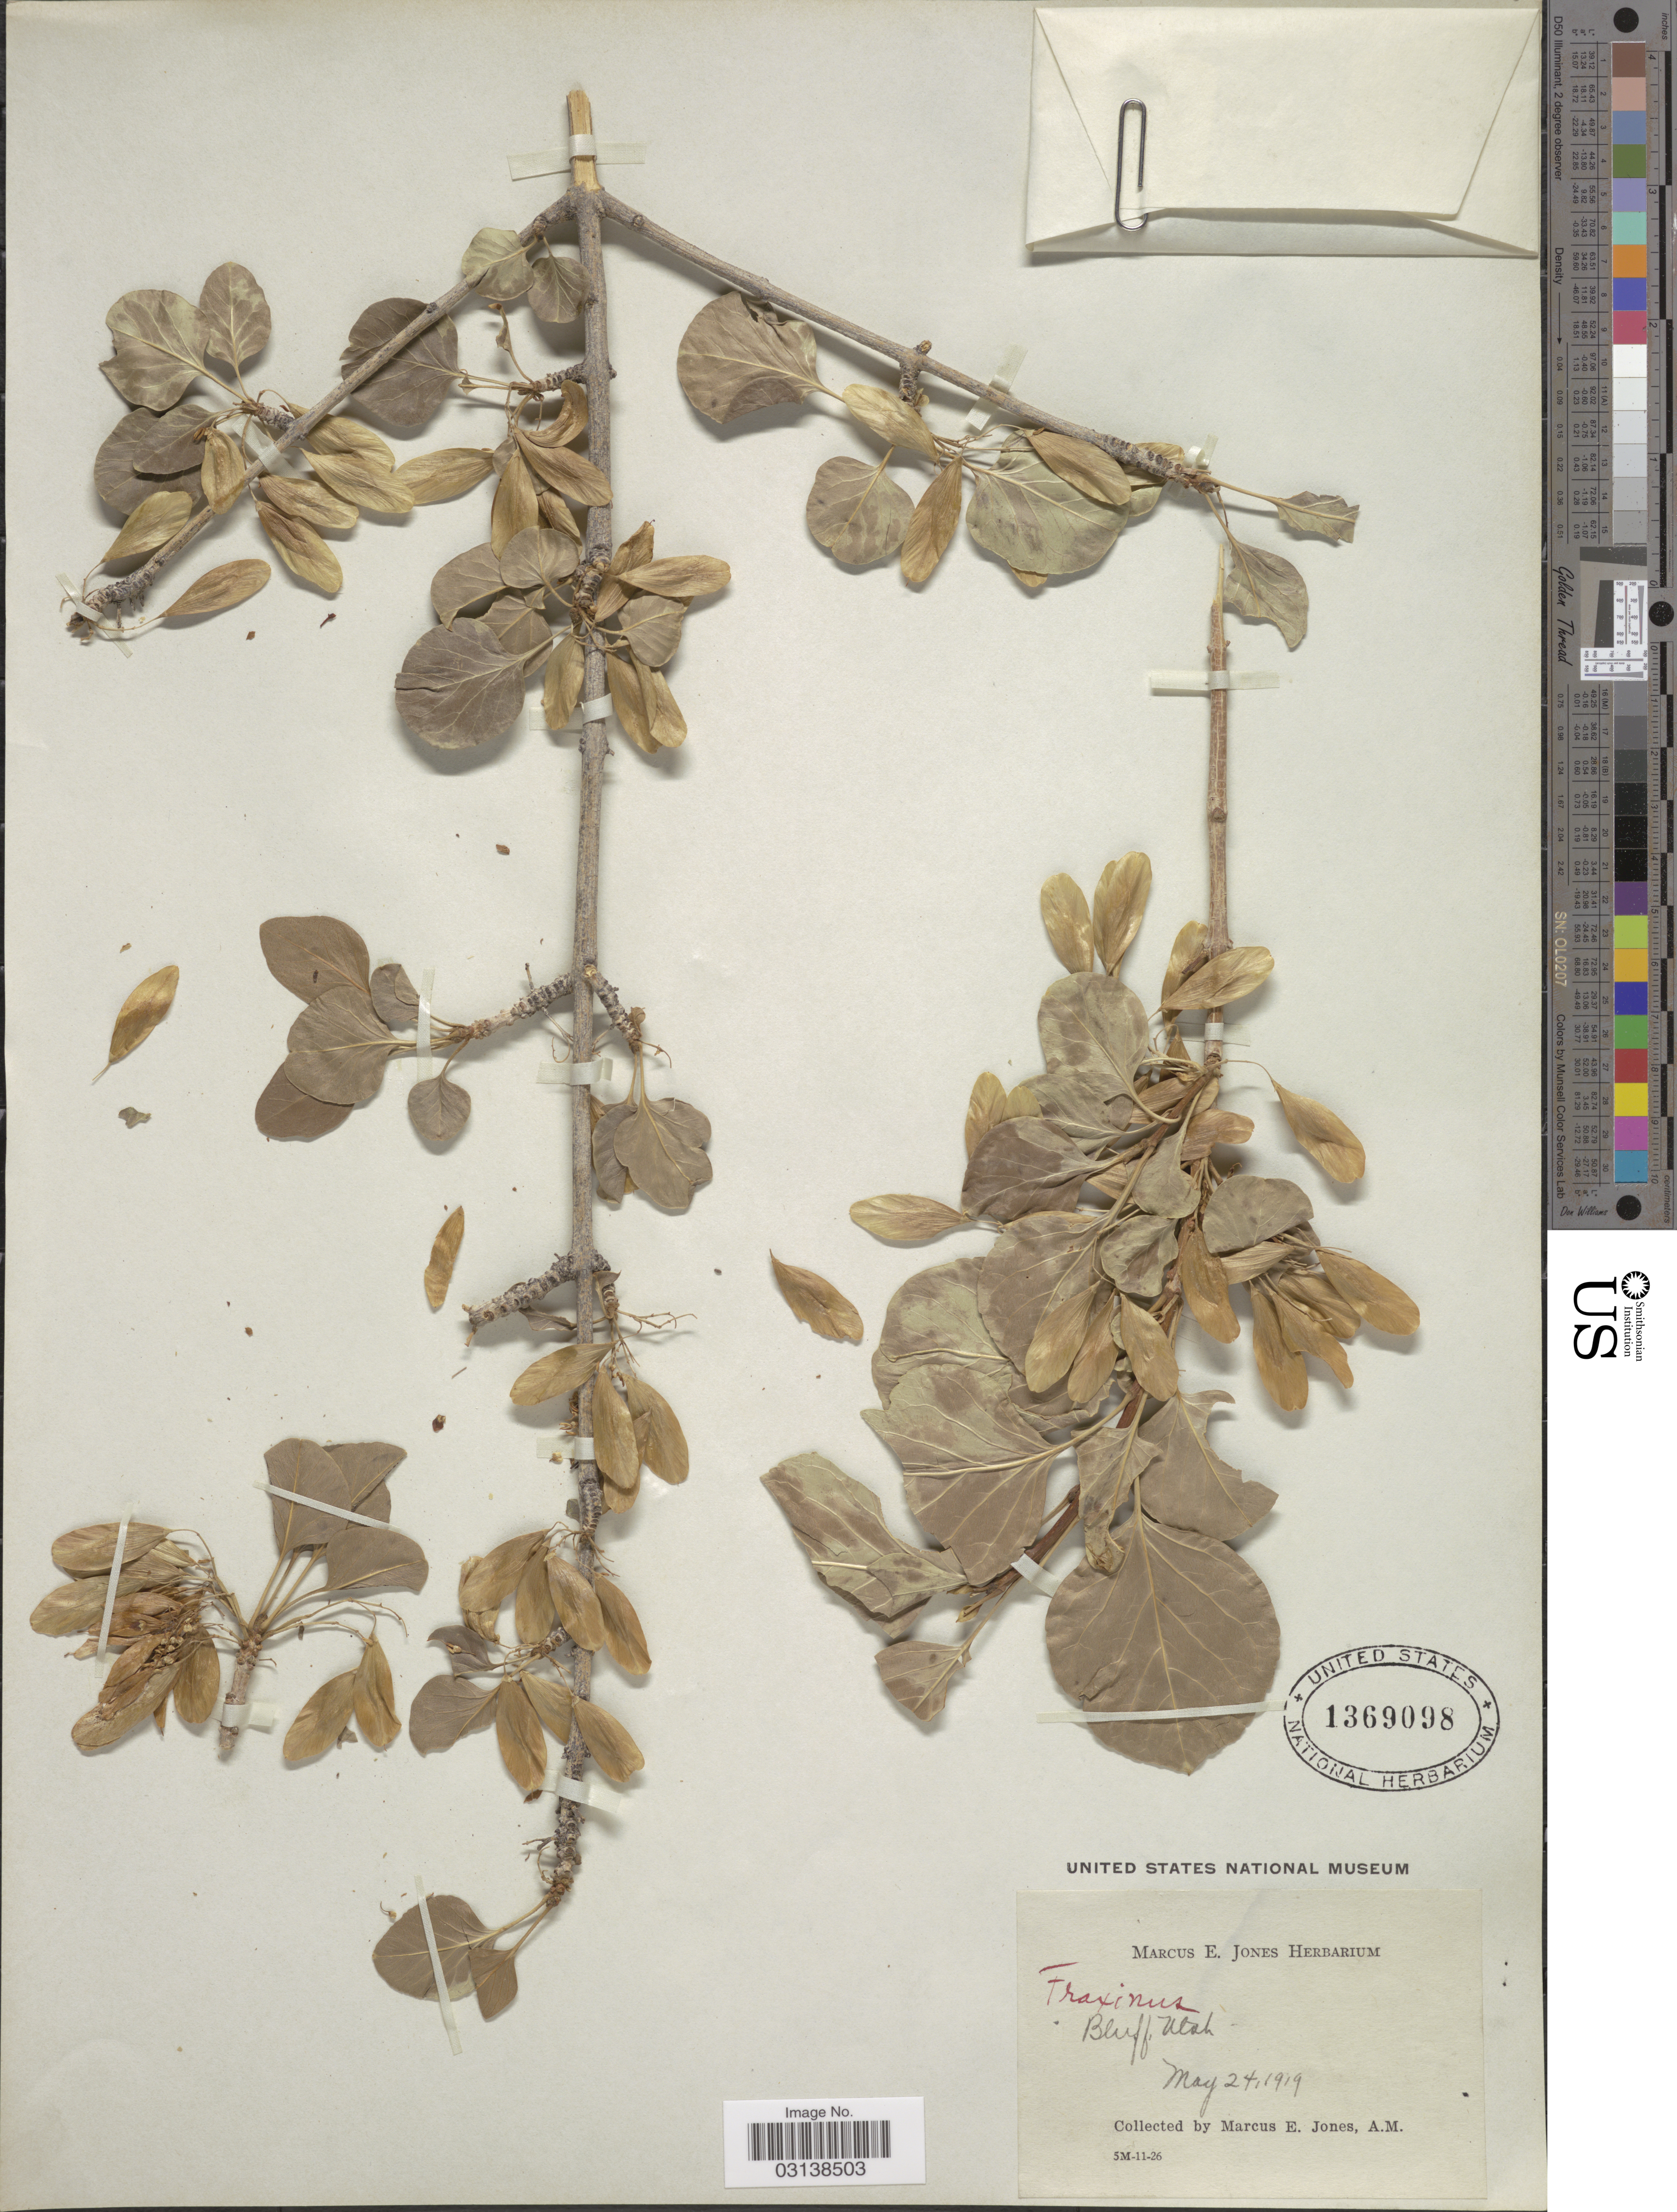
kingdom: Plantae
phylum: Tracheophyta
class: Magnoliopsida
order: Lamiales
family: Oleaceae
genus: Fraxinus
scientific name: Fraxinus anomala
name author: Torr. ex S. Watson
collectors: M. E. Jones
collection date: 1919-05-24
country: United States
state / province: Utah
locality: Bluff.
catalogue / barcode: US 1369098